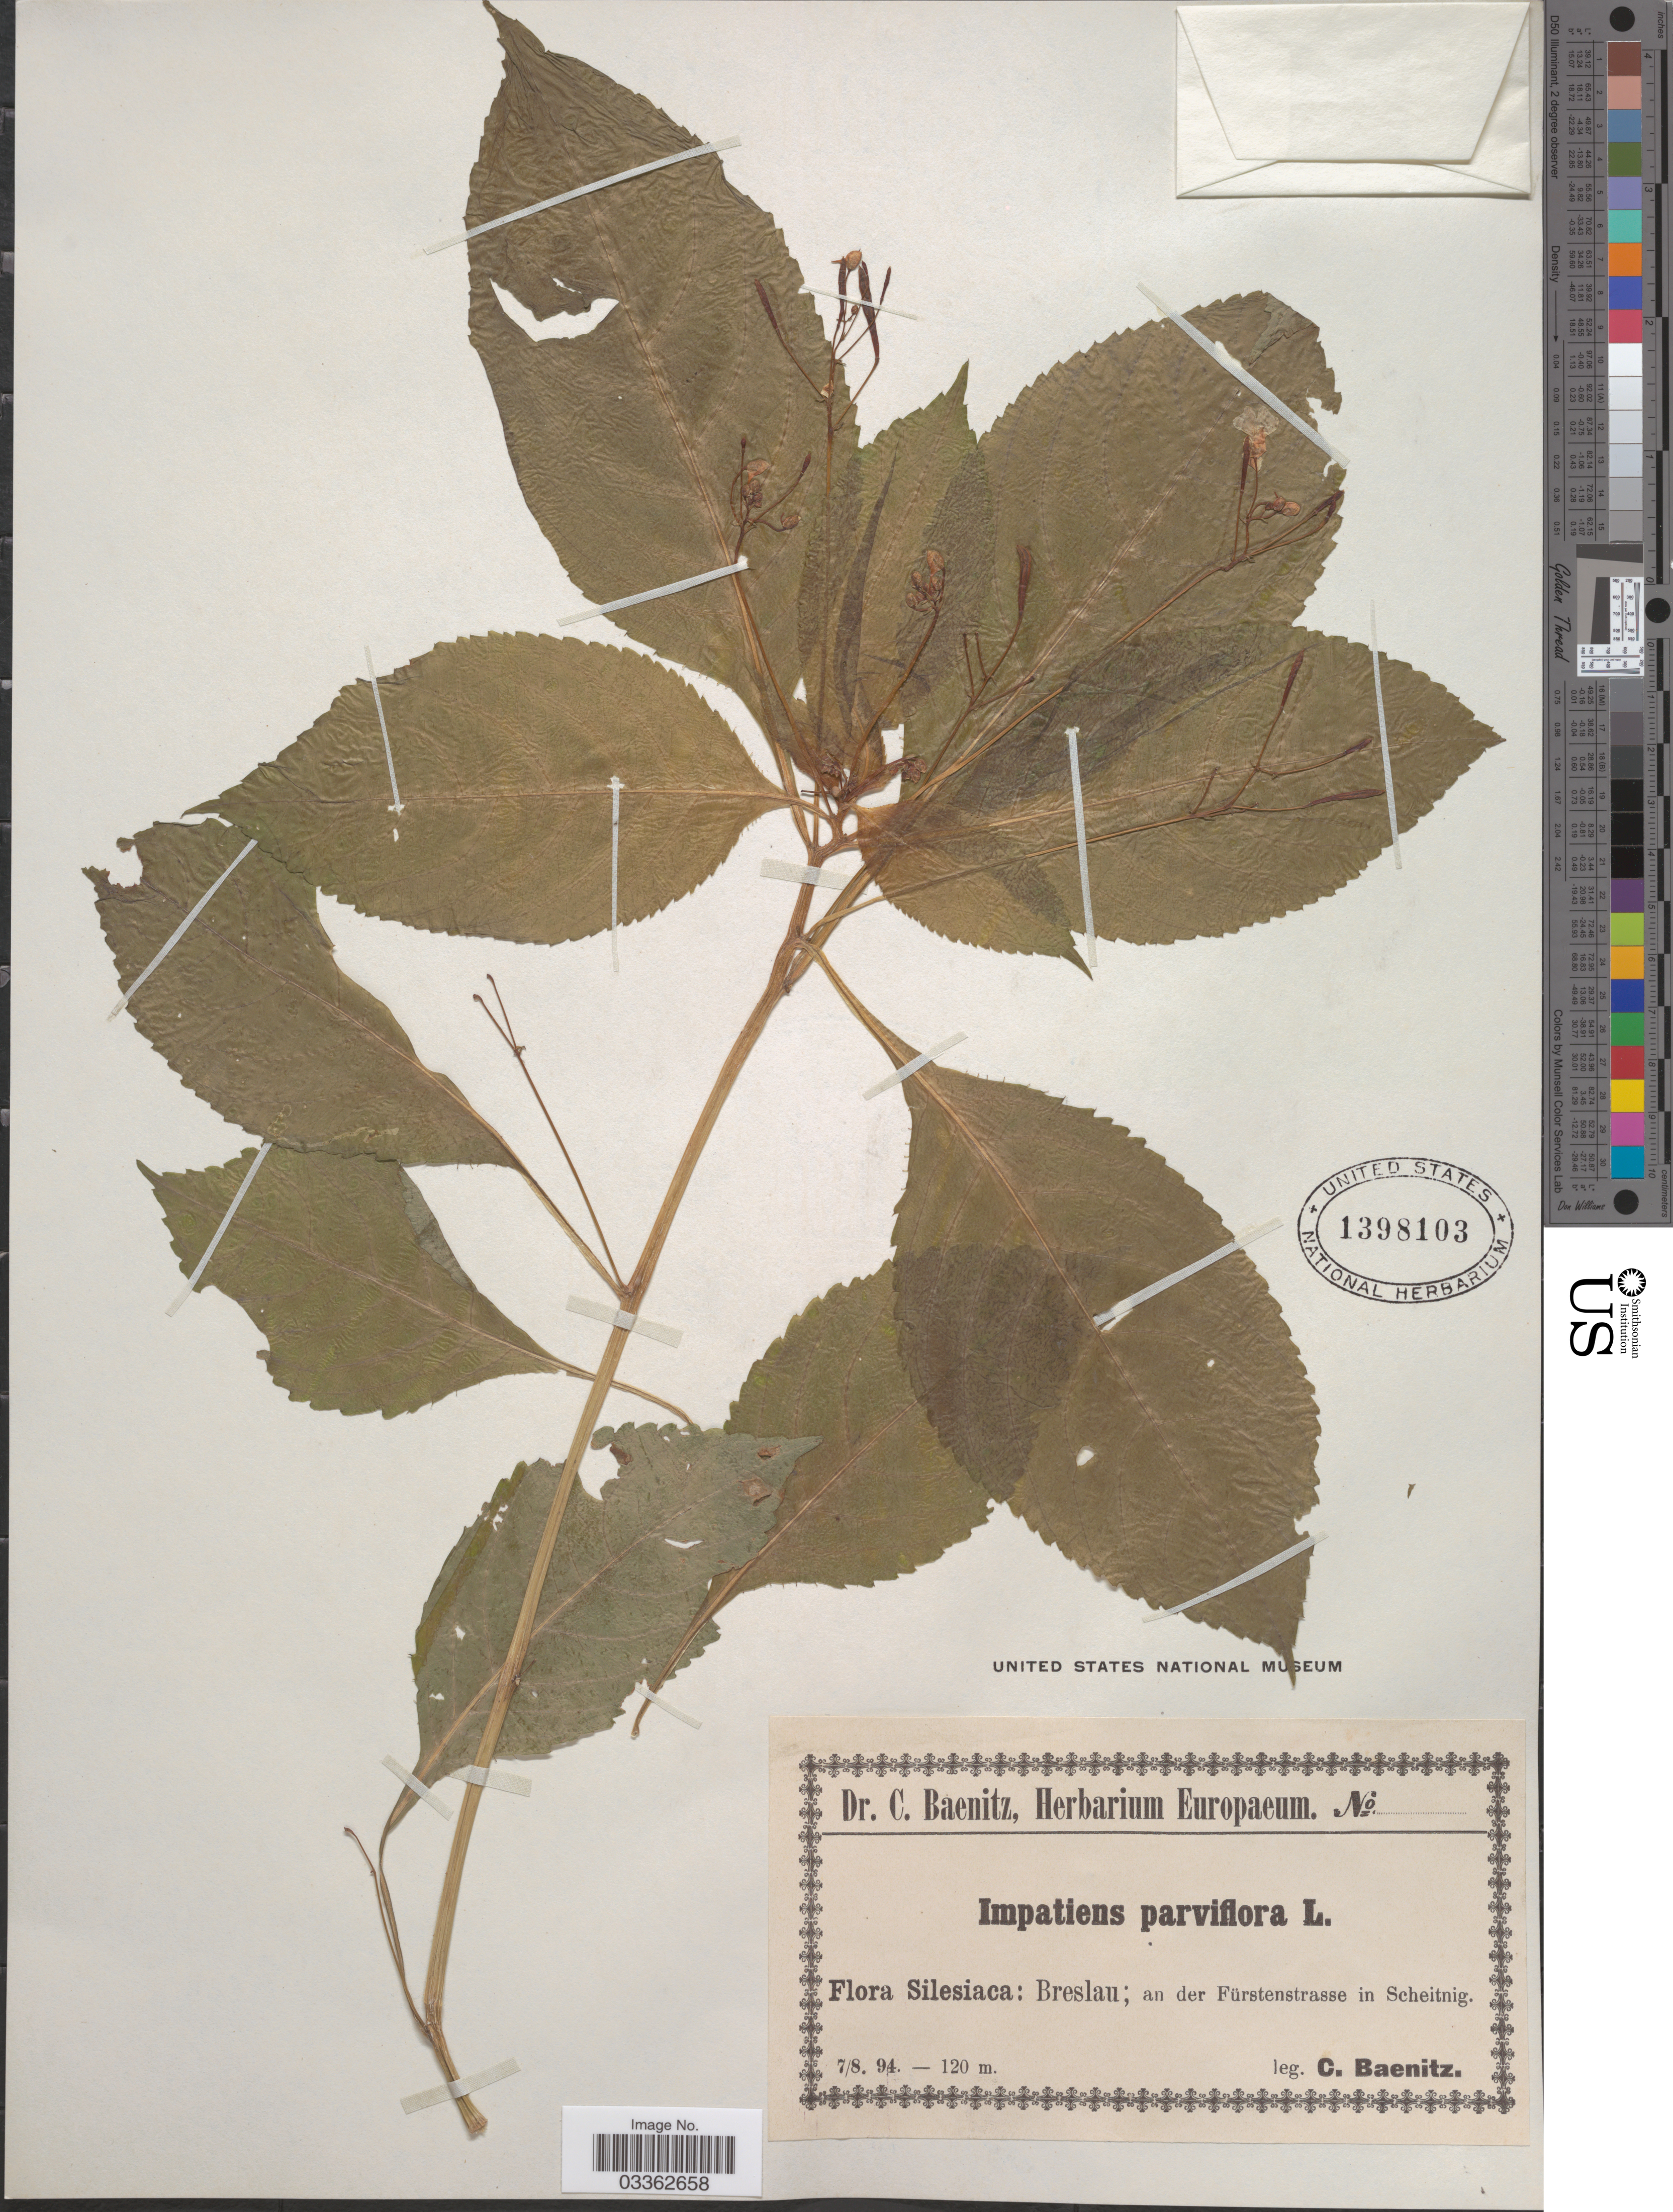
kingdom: Plantae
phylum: Tracheophyta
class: Magnoliopsida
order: Ericales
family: Balsaminaceae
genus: Impatiens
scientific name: Impatiens parviflora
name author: DC.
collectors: C. G. Baenitz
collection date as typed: Transcribed d/m/y: 7/8/94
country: Poland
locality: Silesiaca: Breslau; an der Fürstenstrasse in Scheitnig.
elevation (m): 120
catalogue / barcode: US 1398103